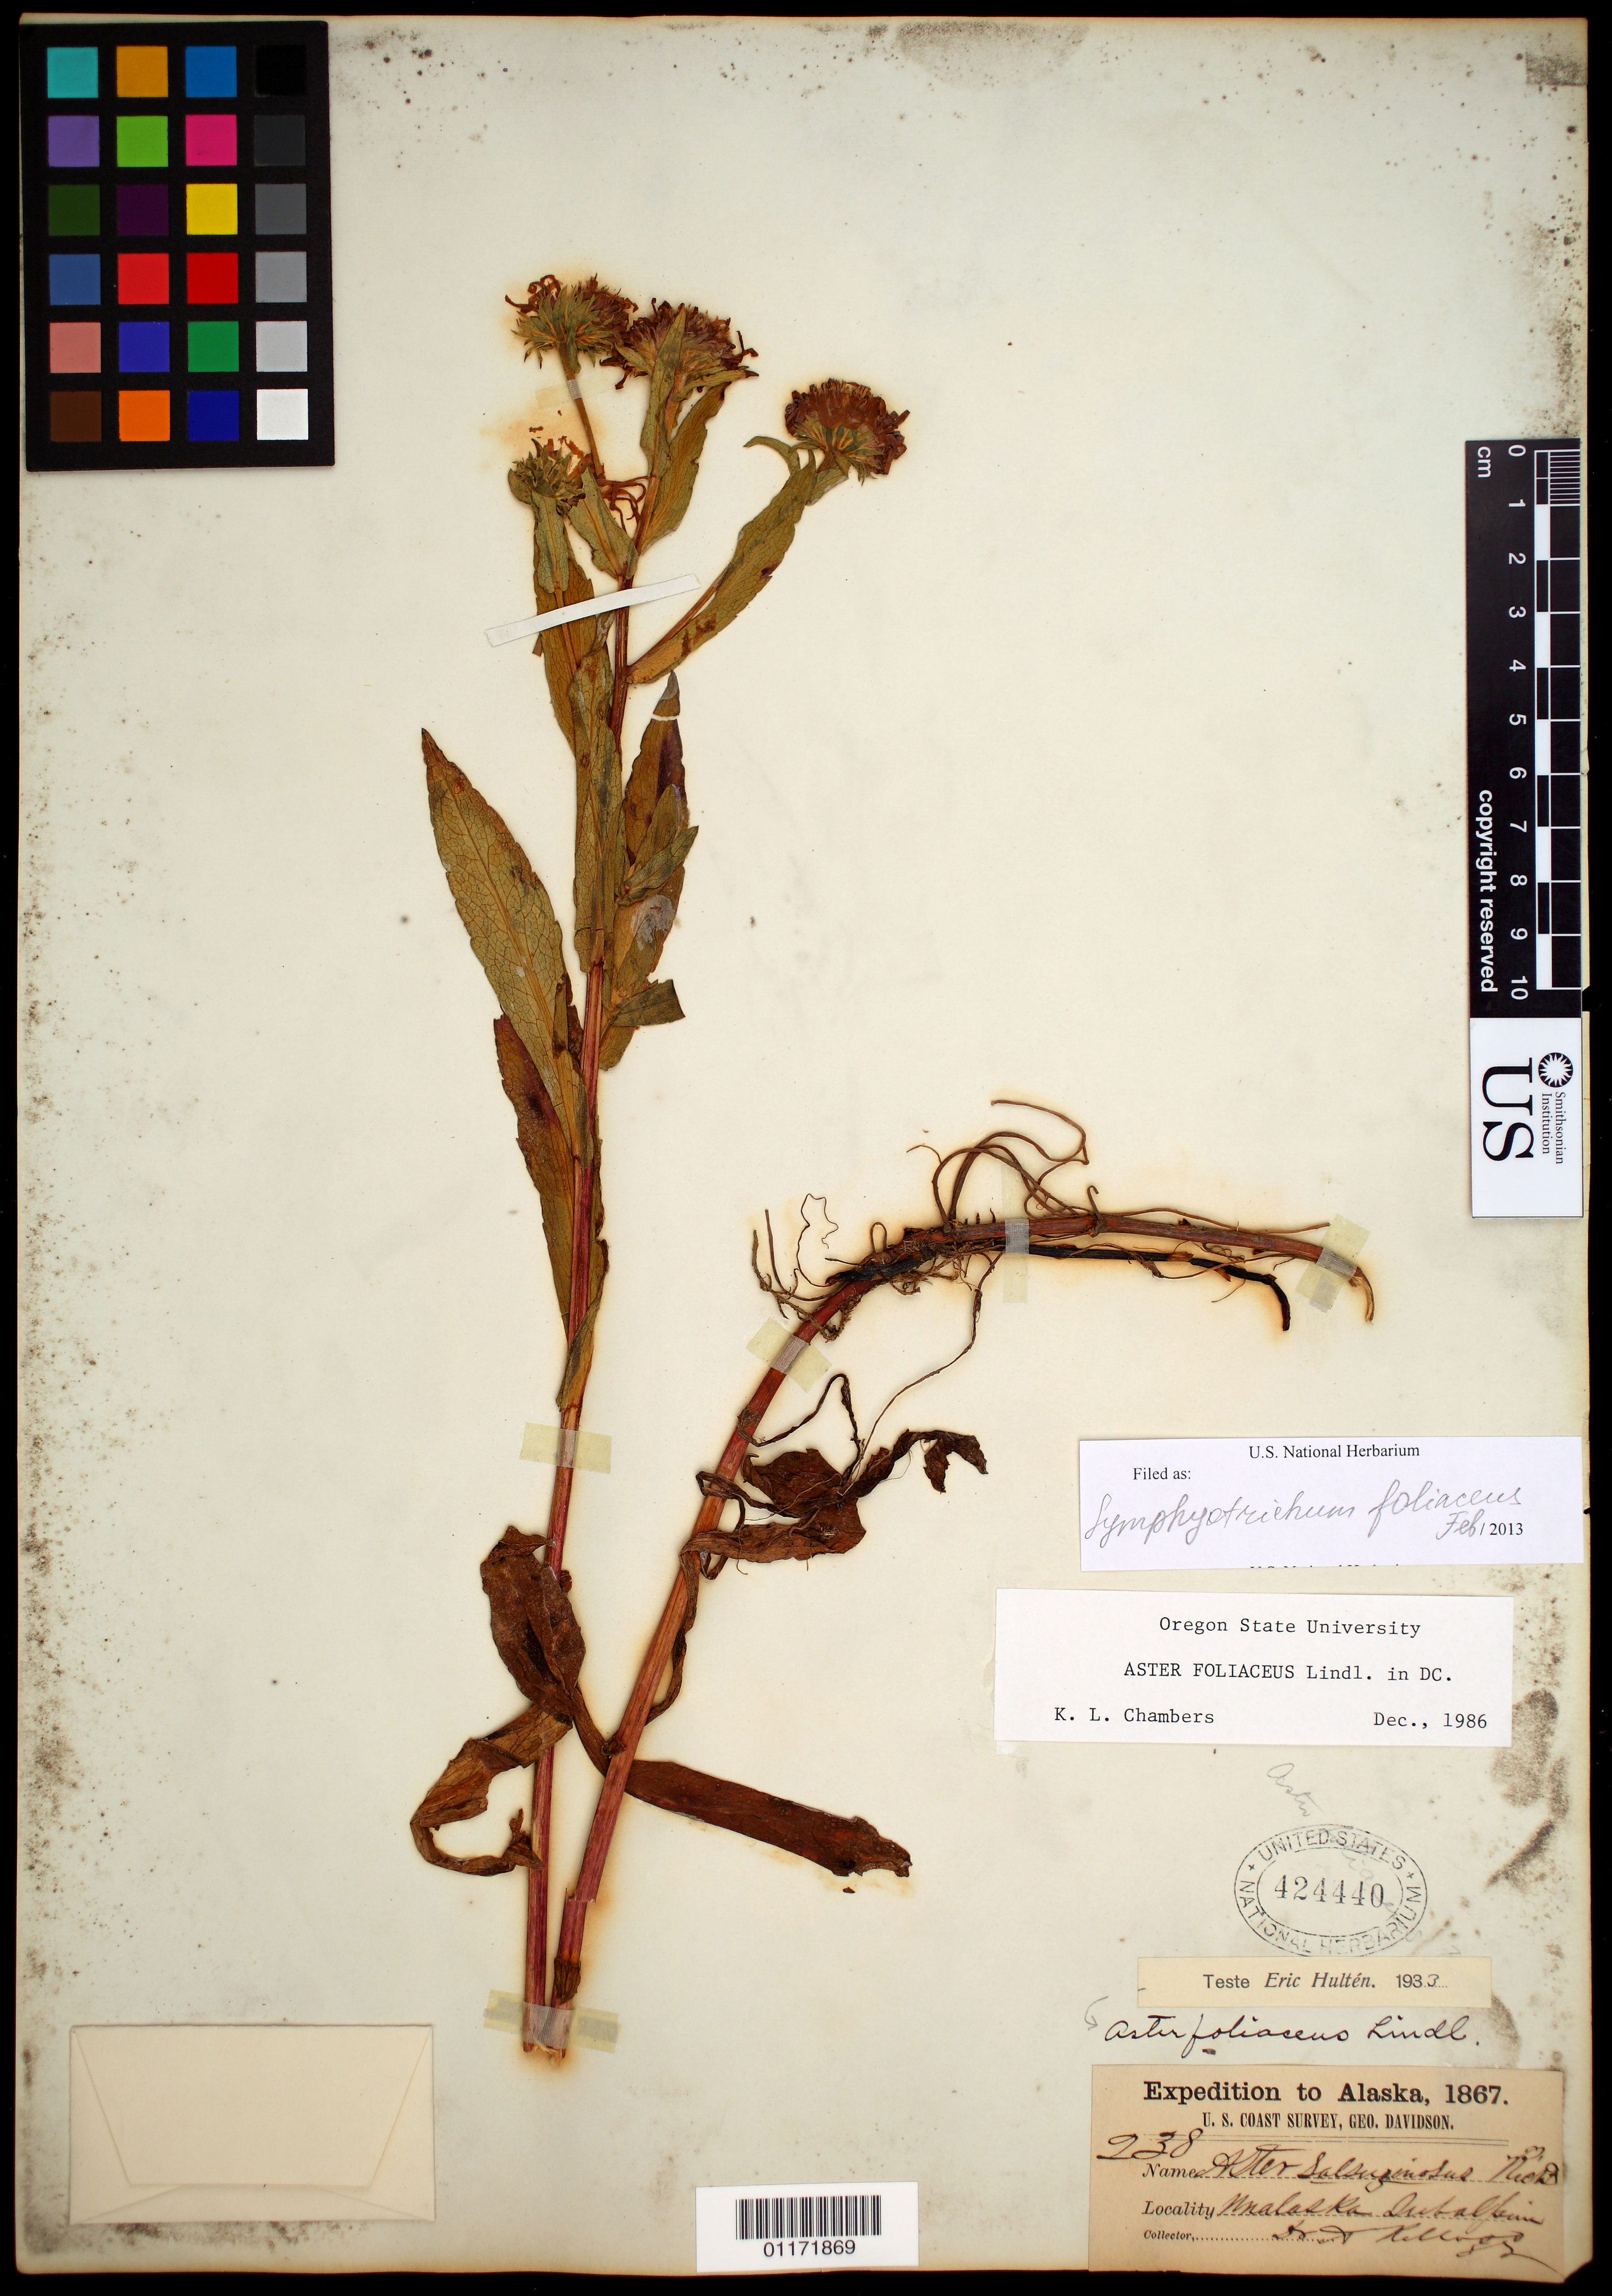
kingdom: Plantae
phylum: Tracheophyta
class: Magnoliopsida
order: Asterales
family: Asteraceae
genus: Symphyotrichum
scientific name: Symphyotrichum foliaceum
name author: (Lindl. ex DC.) G.L. Nesom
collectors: A. Kellogg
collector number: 238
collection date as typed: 1867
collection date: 1867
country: United States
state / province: Alaska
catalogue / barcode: US 424440